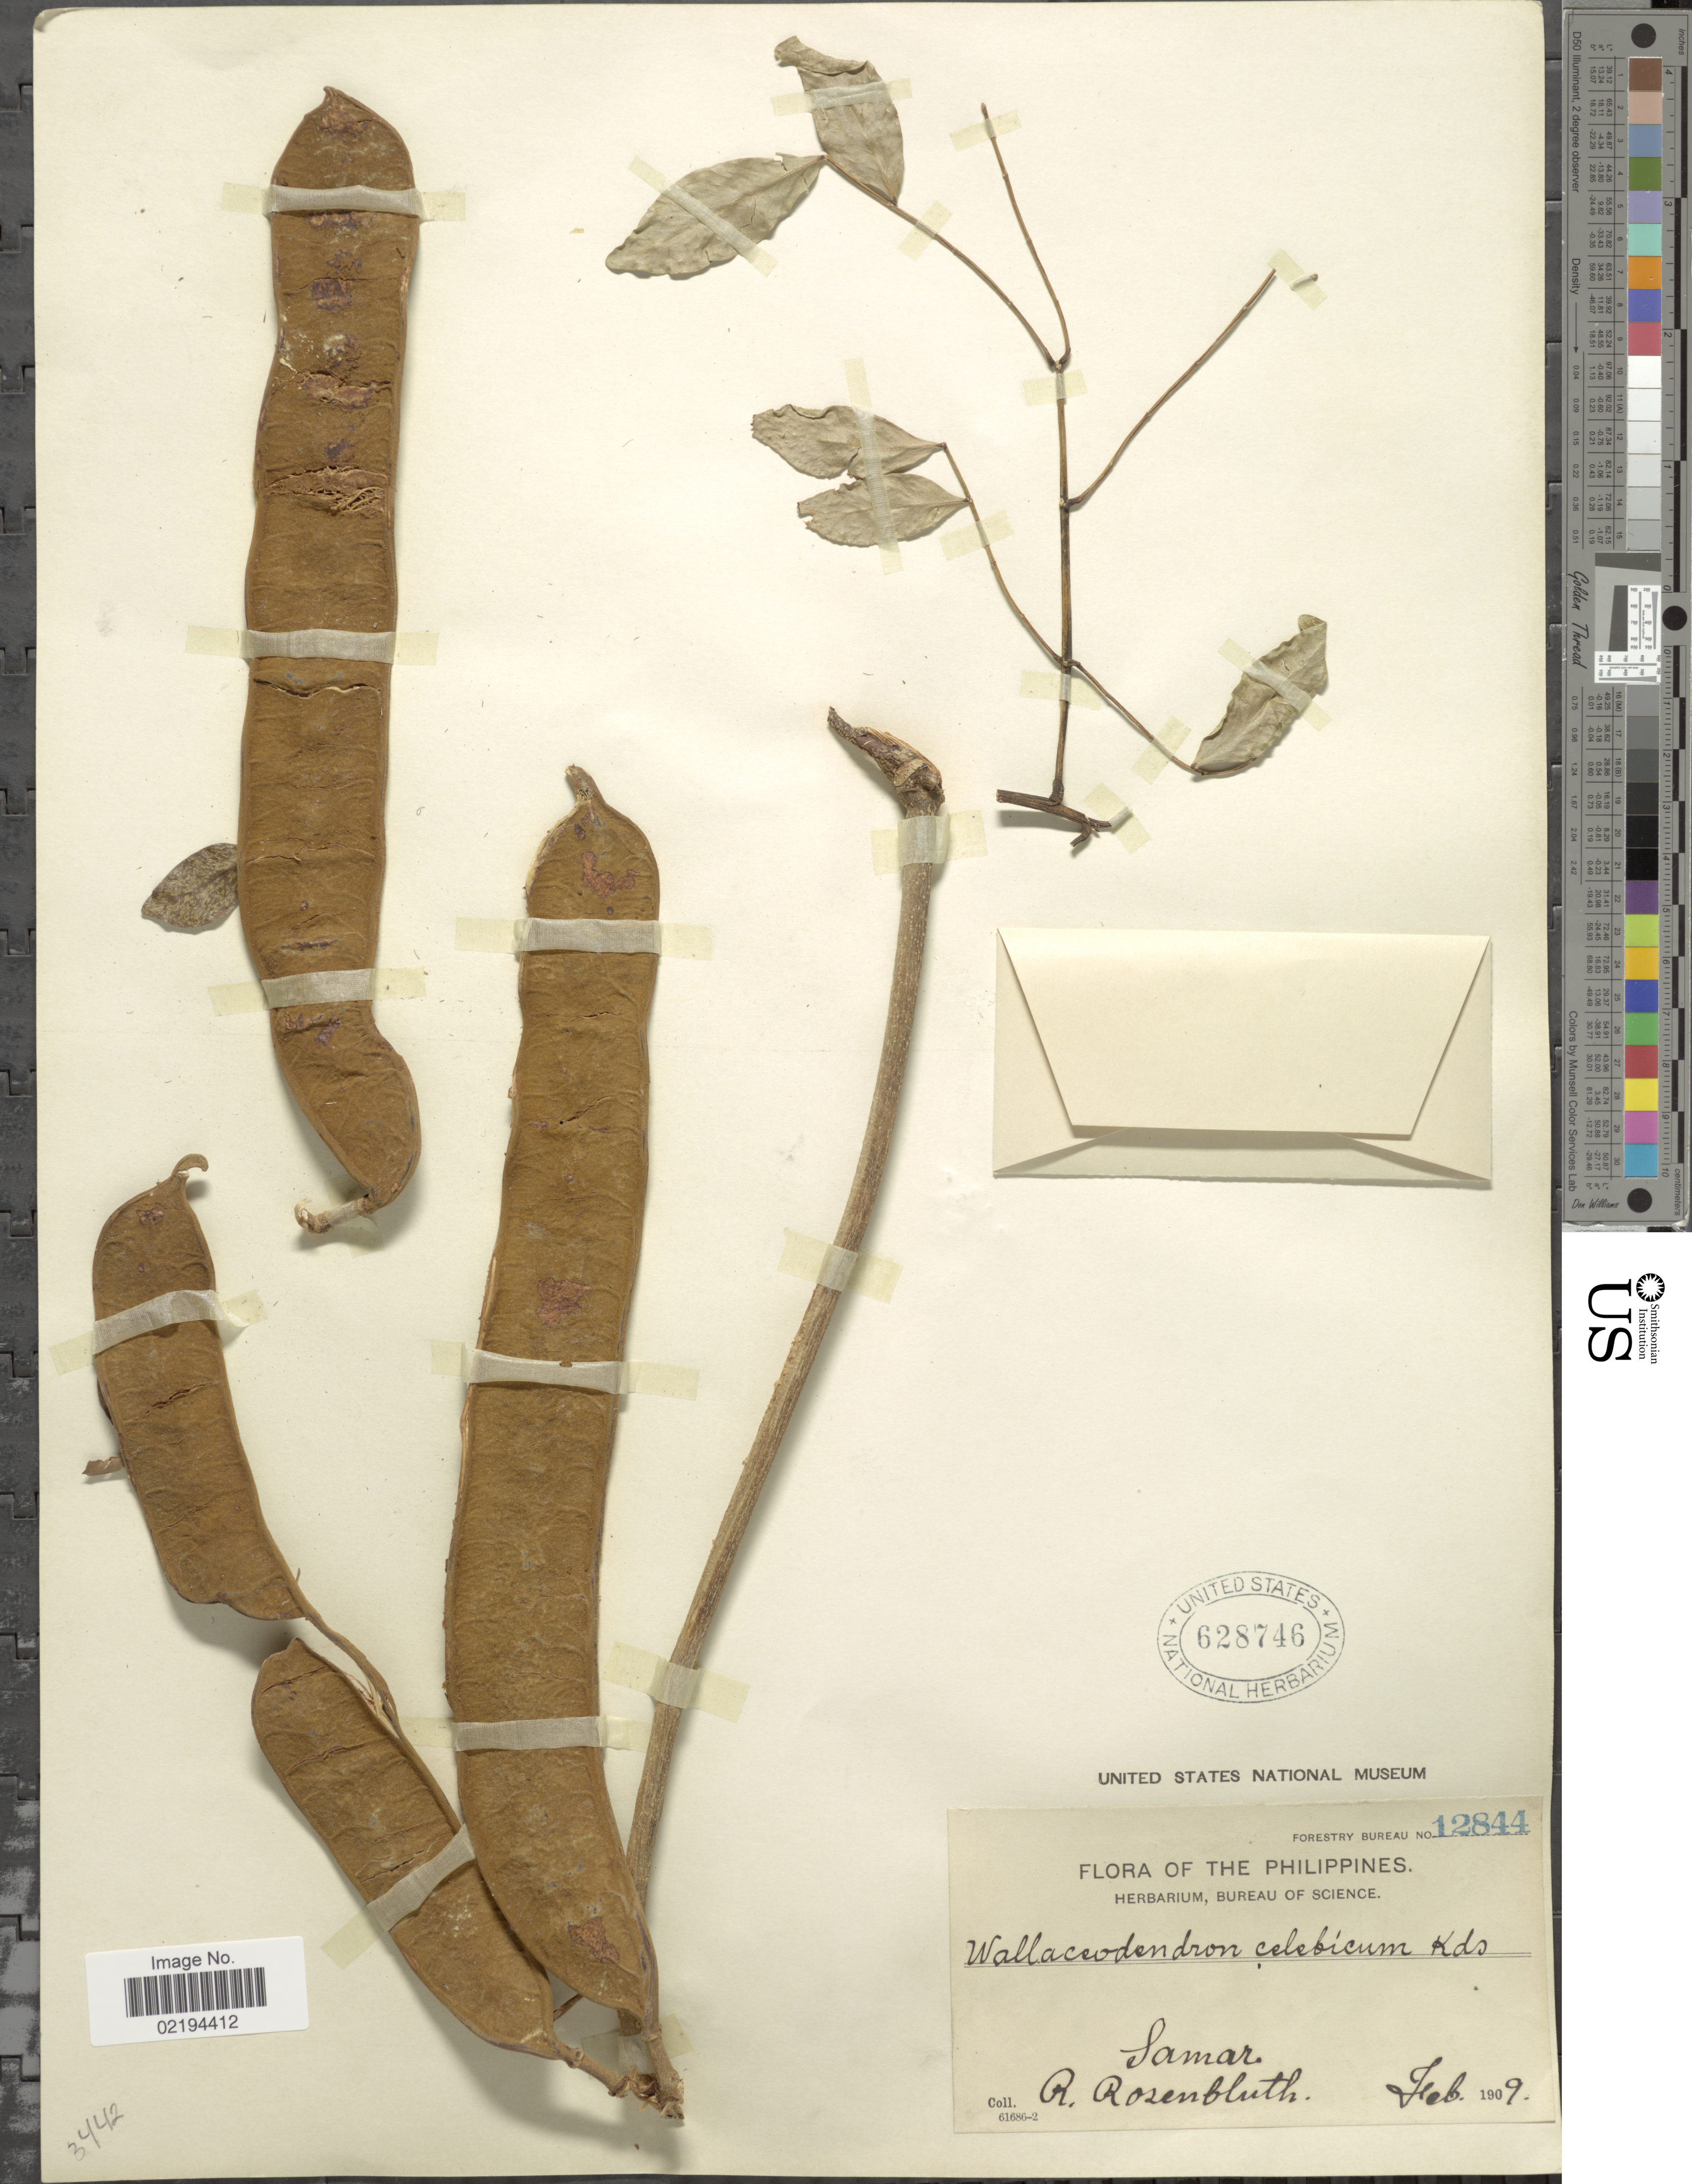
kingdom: Plantae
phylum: Tracheophyta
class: Magnoliopsida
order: Fabales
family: Fabaceae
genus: Wallaceodendron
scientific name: Wallaceodendron celebicum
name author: Koord.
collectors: R. Rosenbluth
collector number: Forestry Bureau 12844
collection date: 1909-02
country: Philippines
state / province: Eastern Visayas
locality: Samar.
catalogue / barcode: US 628746